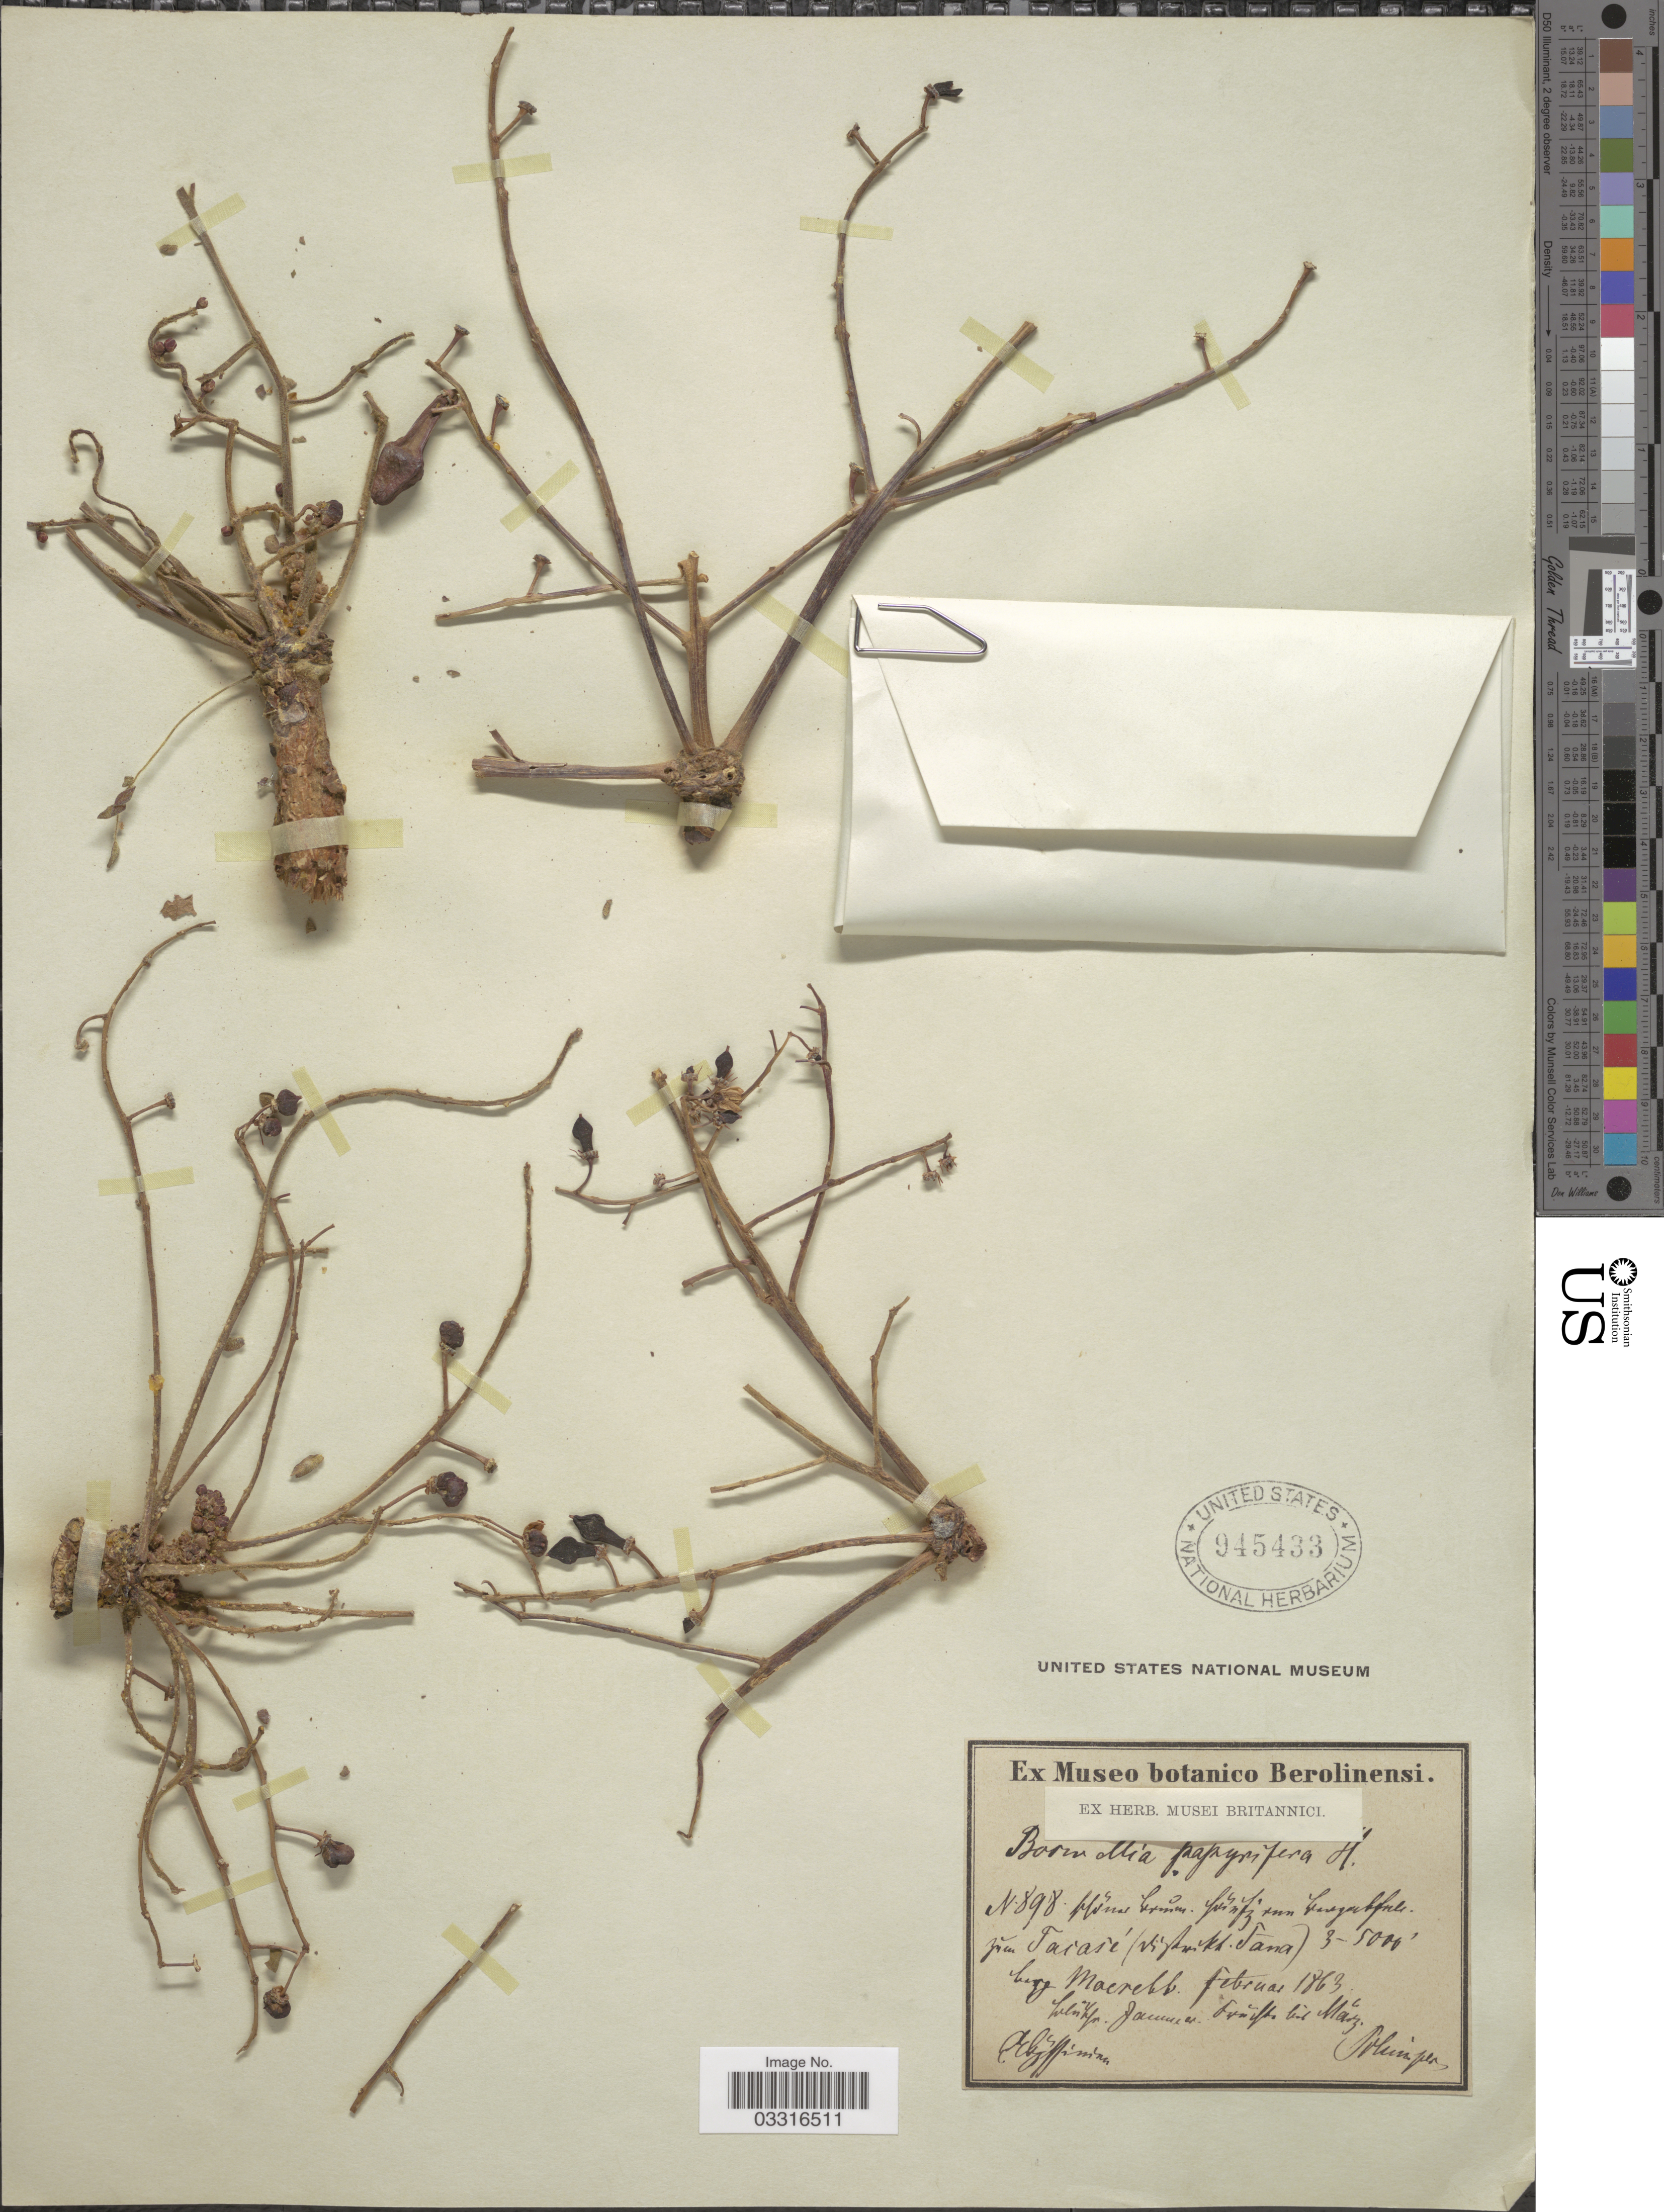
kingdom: Plantae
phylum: Tracheophyta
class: Magnoliopsida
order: Sapindales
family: Burseraceae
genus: Boswellia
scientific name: Boswellia papyrifera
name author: (Caill. ex Delile) Hochst.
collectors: -. Schimper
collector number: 898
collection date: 1863-02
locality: [illegible text] Taiasé[interpreted] ([illegible text] Tana[interpreted]), Abyssinia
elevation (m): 914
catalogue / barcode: US 945433